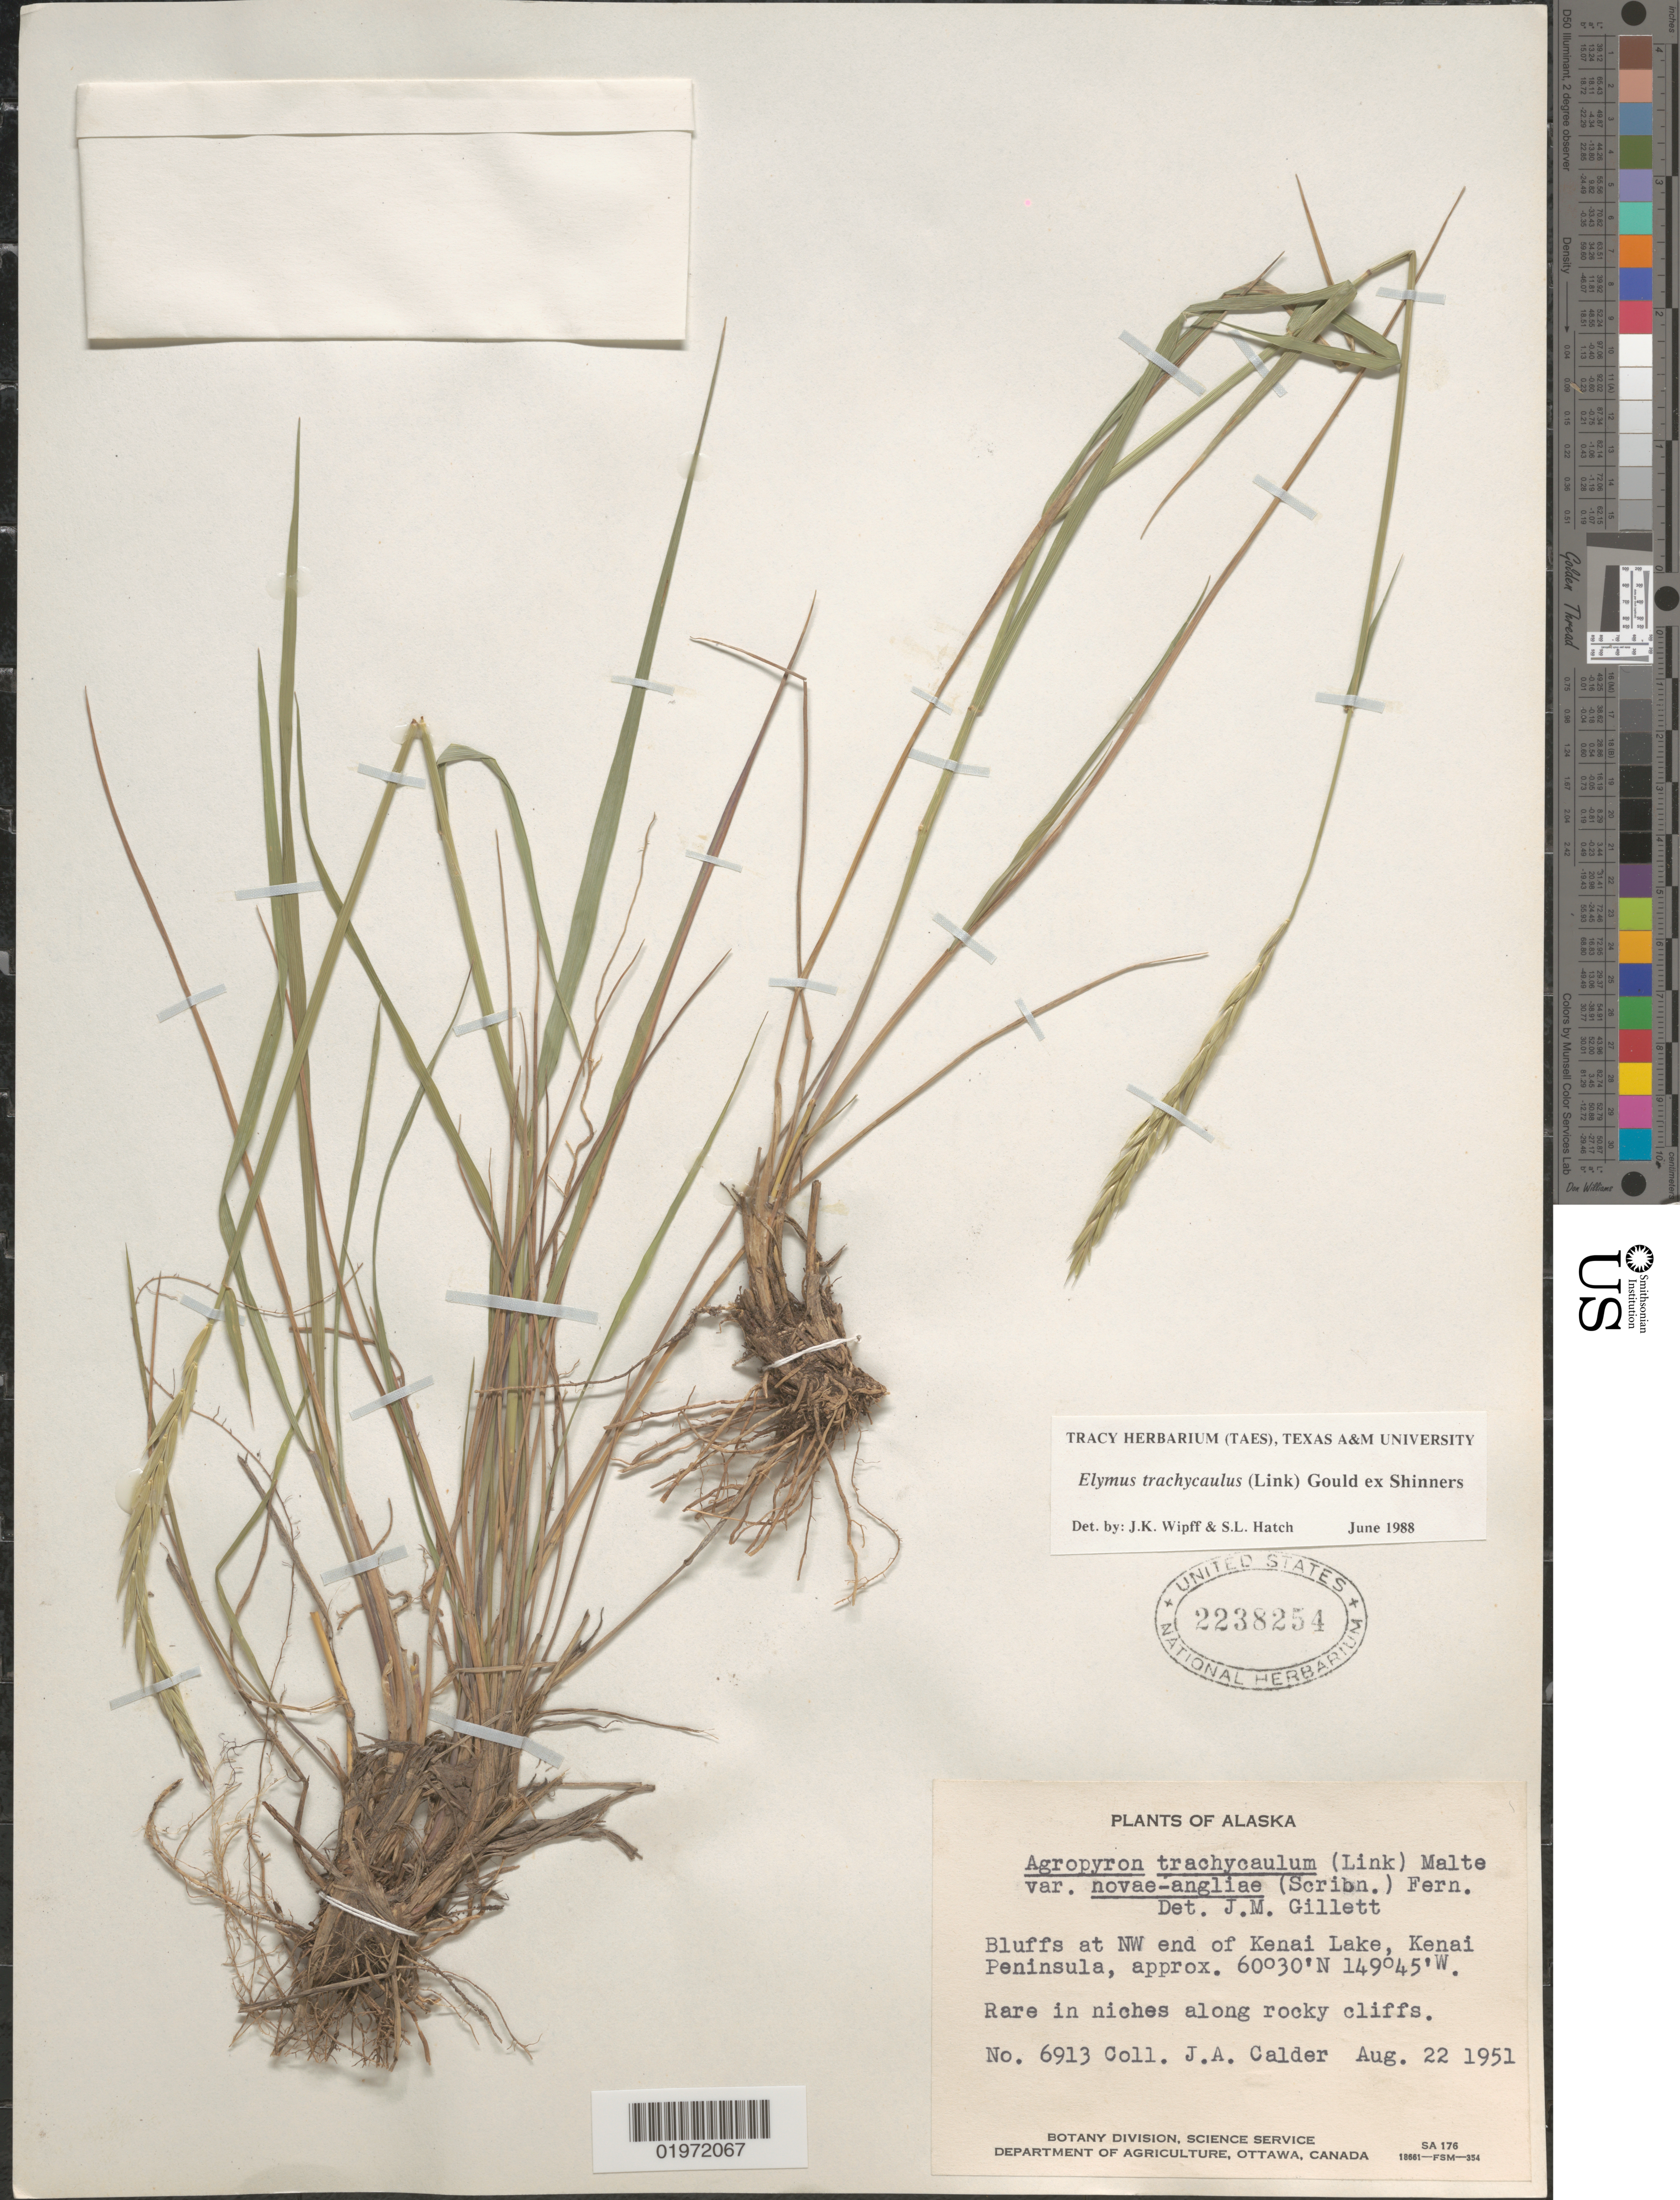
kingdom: Plantae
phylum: Tracheophyta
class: Liliopsida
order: Poales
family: Poaceae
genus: Elymus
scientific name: Elymus trachycaulus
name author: (Link) Gould ex Shinners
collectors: J. A. Calder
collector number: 6913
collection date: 1951-08-22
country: United States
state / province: Alaska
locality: Bluffs at NW end of Kenai Lake, Kenai Peninsula.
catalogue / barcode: US 2238254